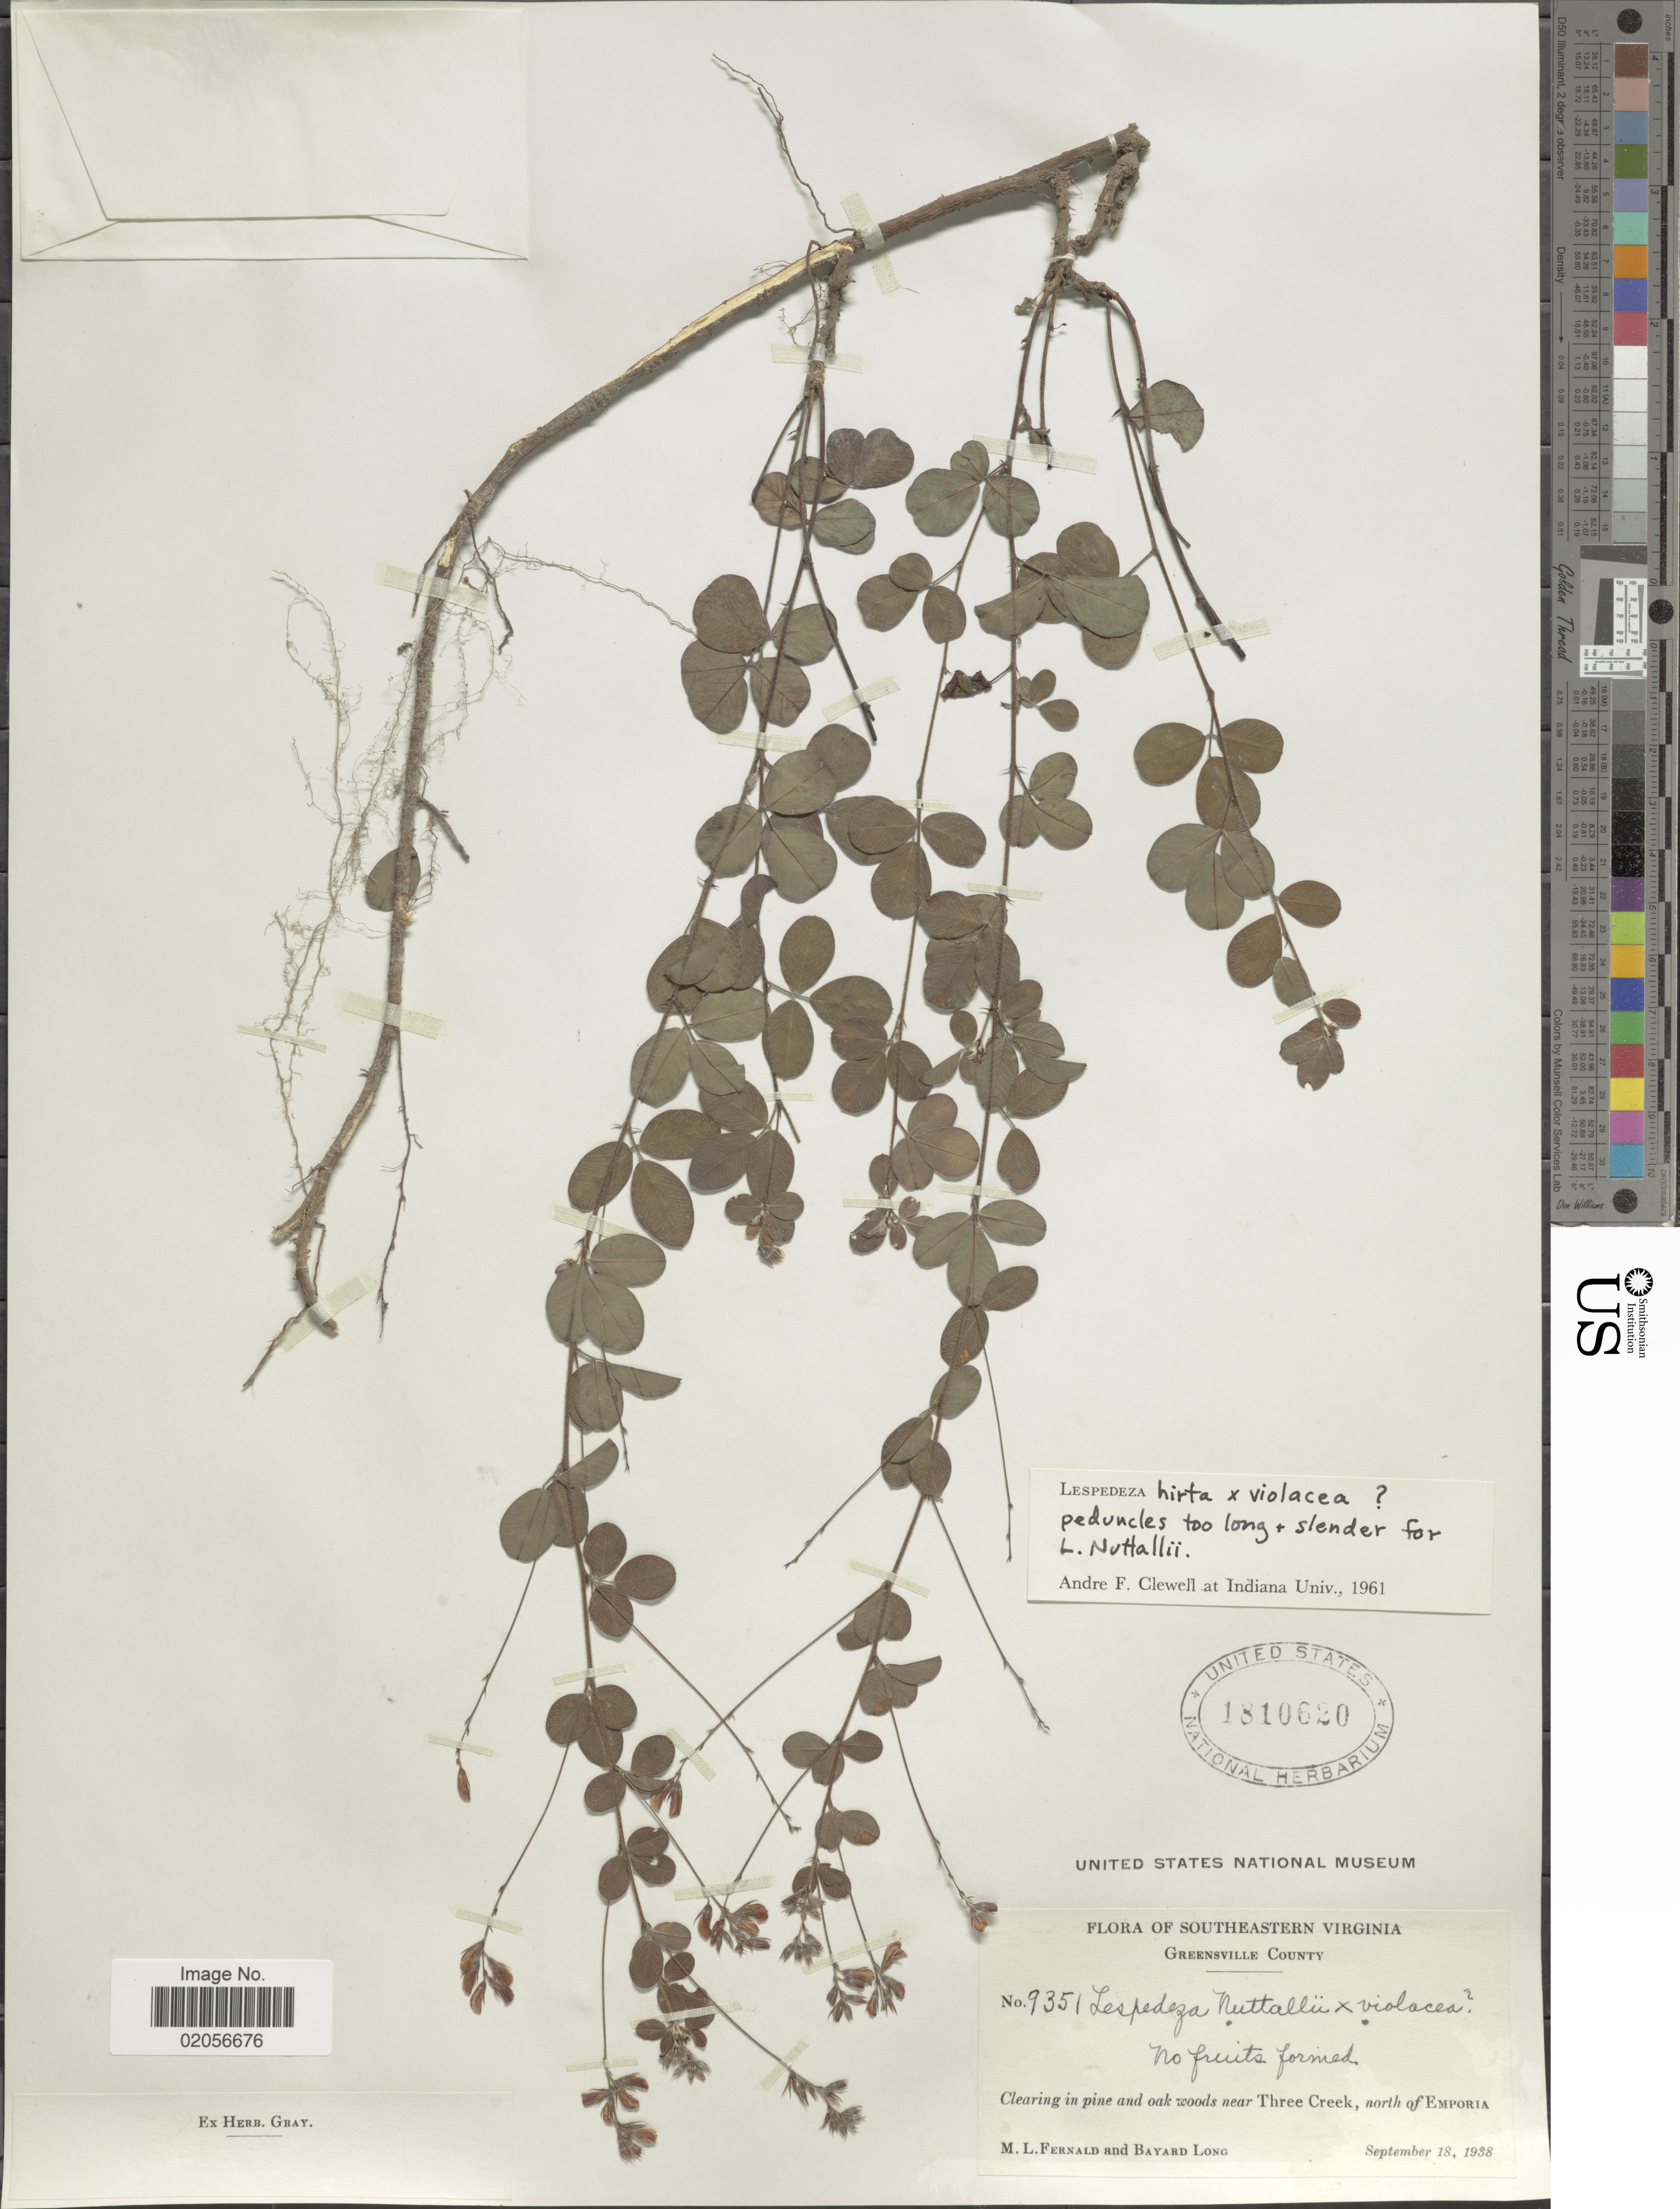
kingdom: Plantae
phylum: Tracheophyta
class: Magnoliopsida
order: Fabales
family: Fabaceae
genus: Lespedeza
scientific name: Lespedeza hirta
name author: (L.) Hornem.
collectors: M. L. Fernald & B. Long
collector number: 9351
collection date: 1938-09-18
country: United States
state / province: Virginia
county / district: Greensville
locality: Southeastern Virginia, Greensville County, Clearing in pine and oak woods near Three Creek, north of Emporia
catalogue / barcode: US 1810620